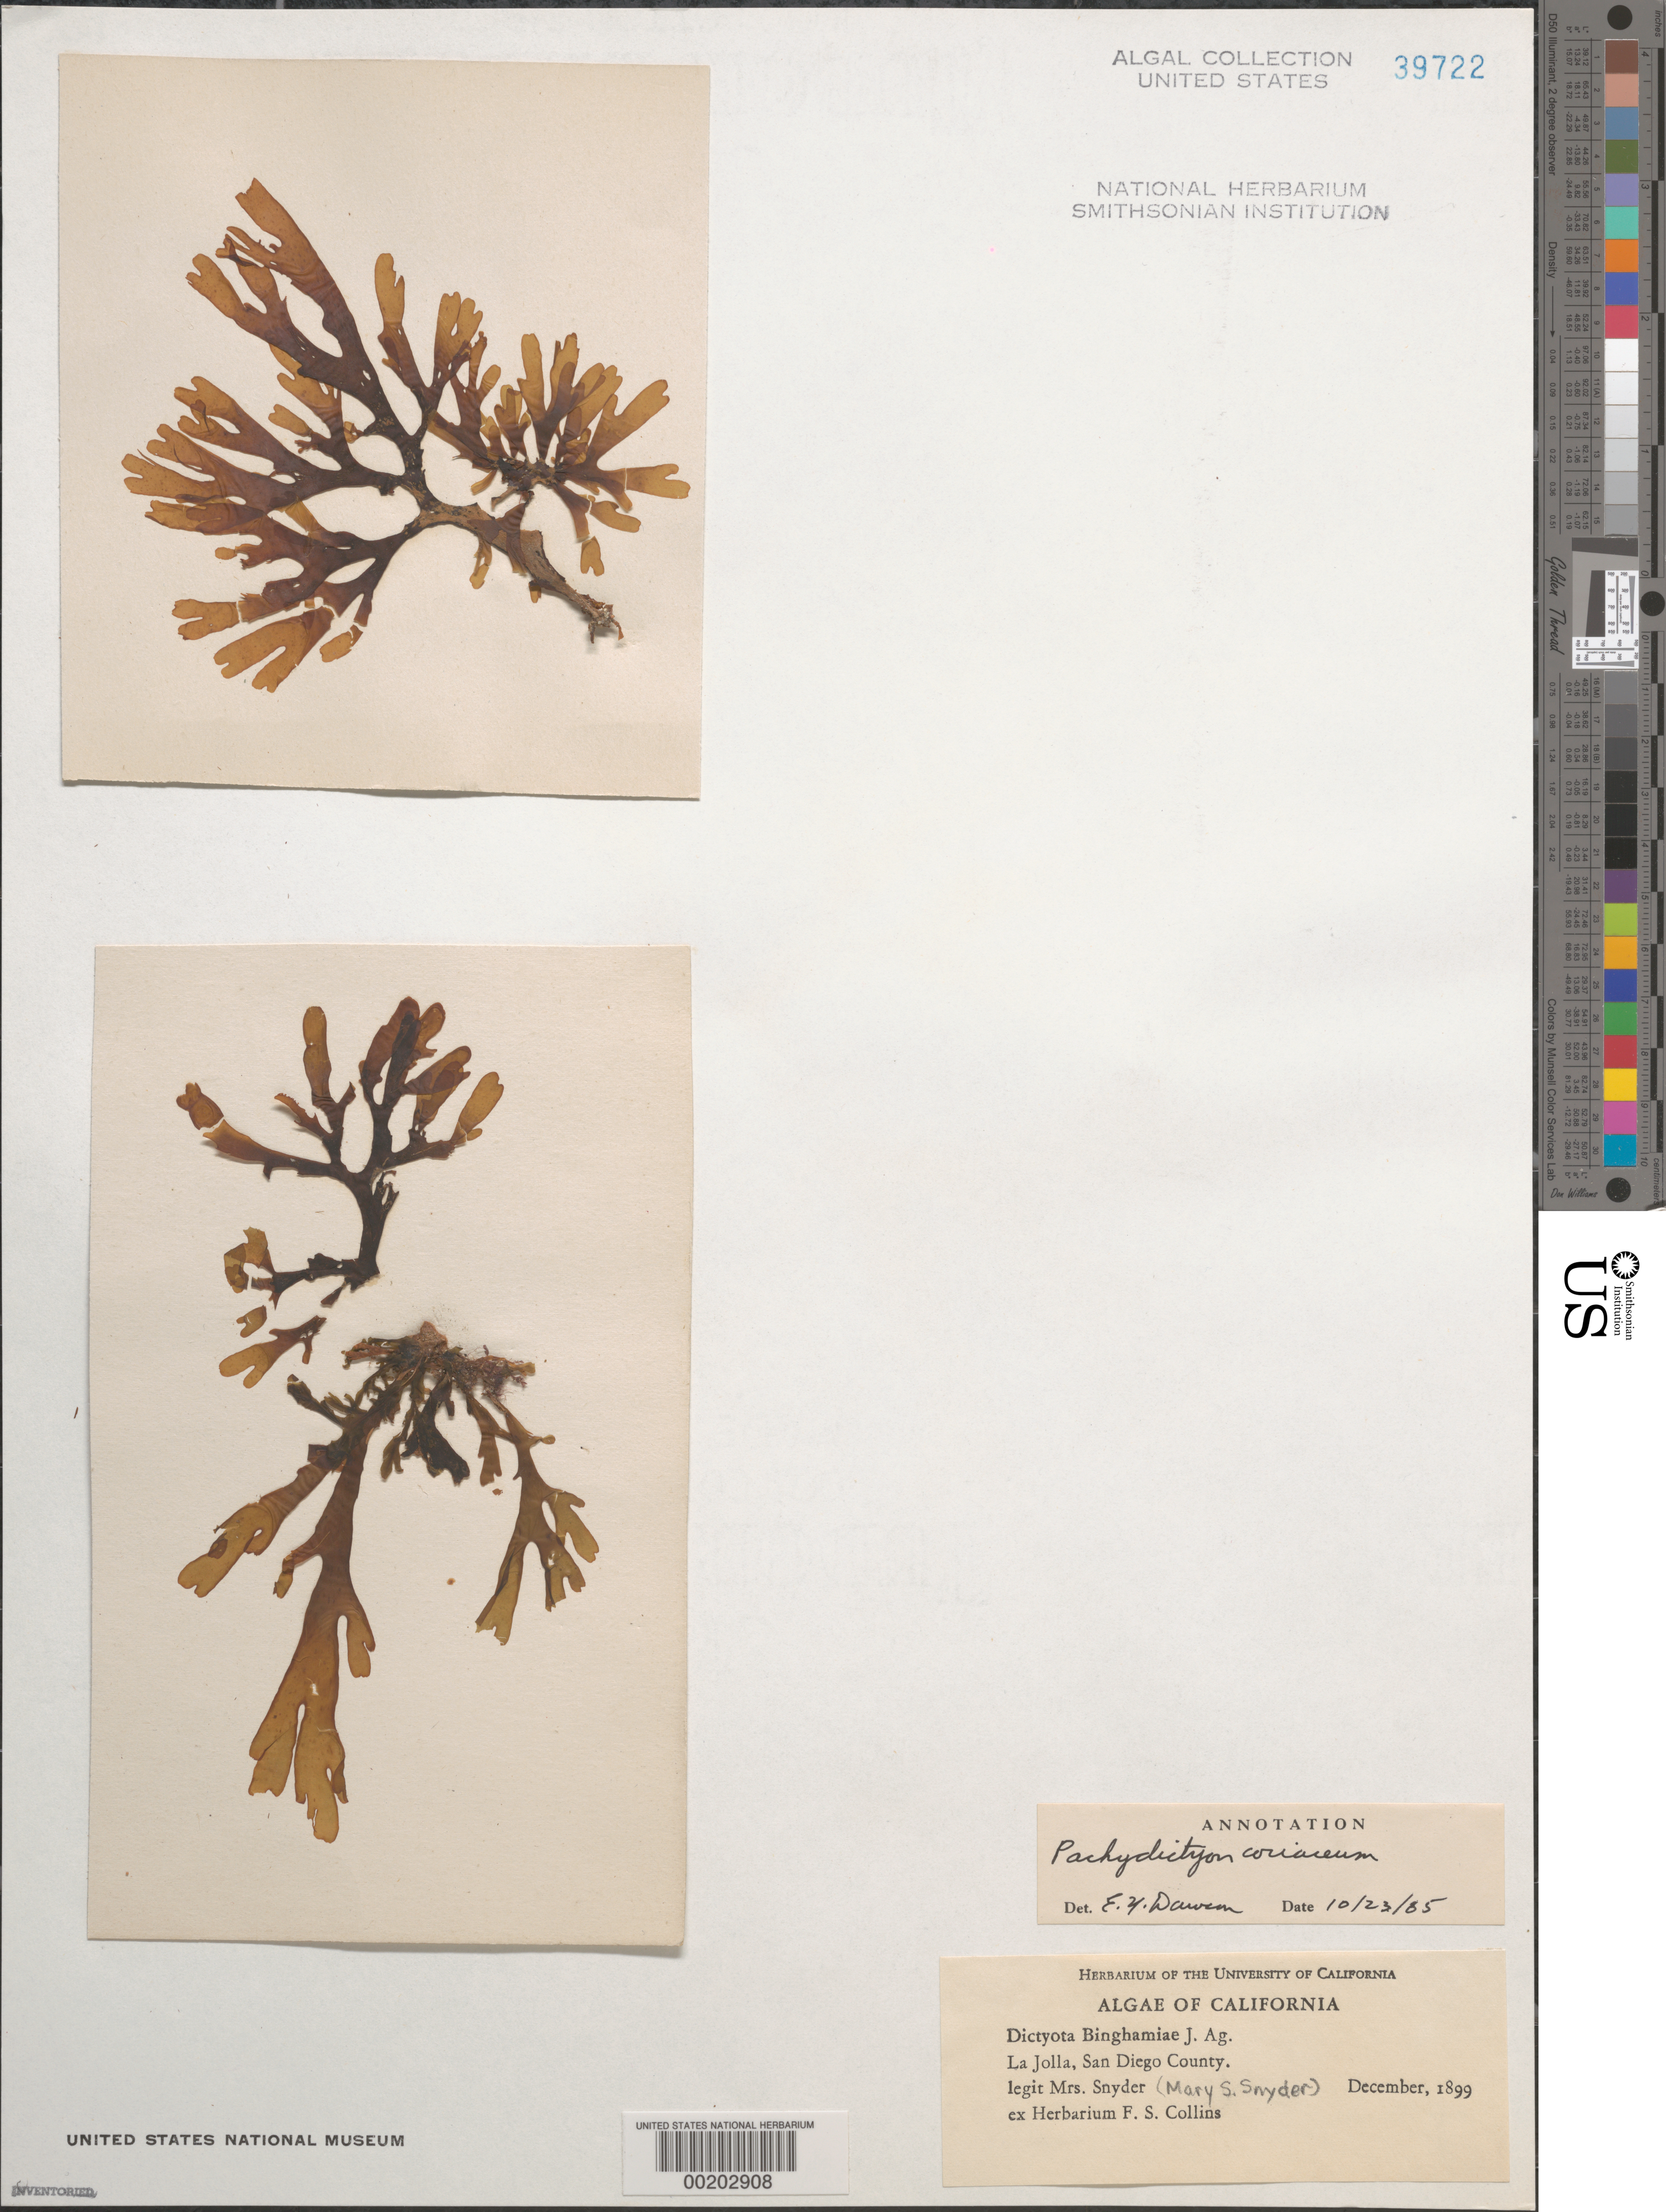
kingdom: Chromista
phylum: Ochrophyta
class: Phaeophyceae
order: Dictyotales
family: Dictyotaceae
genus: Pachydictyon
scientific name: Pachydictyon coriaceum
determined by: Dawson, E. Y.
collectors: M. Snyder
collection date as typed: Dec 1899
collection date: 1899-12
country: United States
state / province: California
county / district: San Diego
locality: La Jolla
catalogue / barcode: US 39722